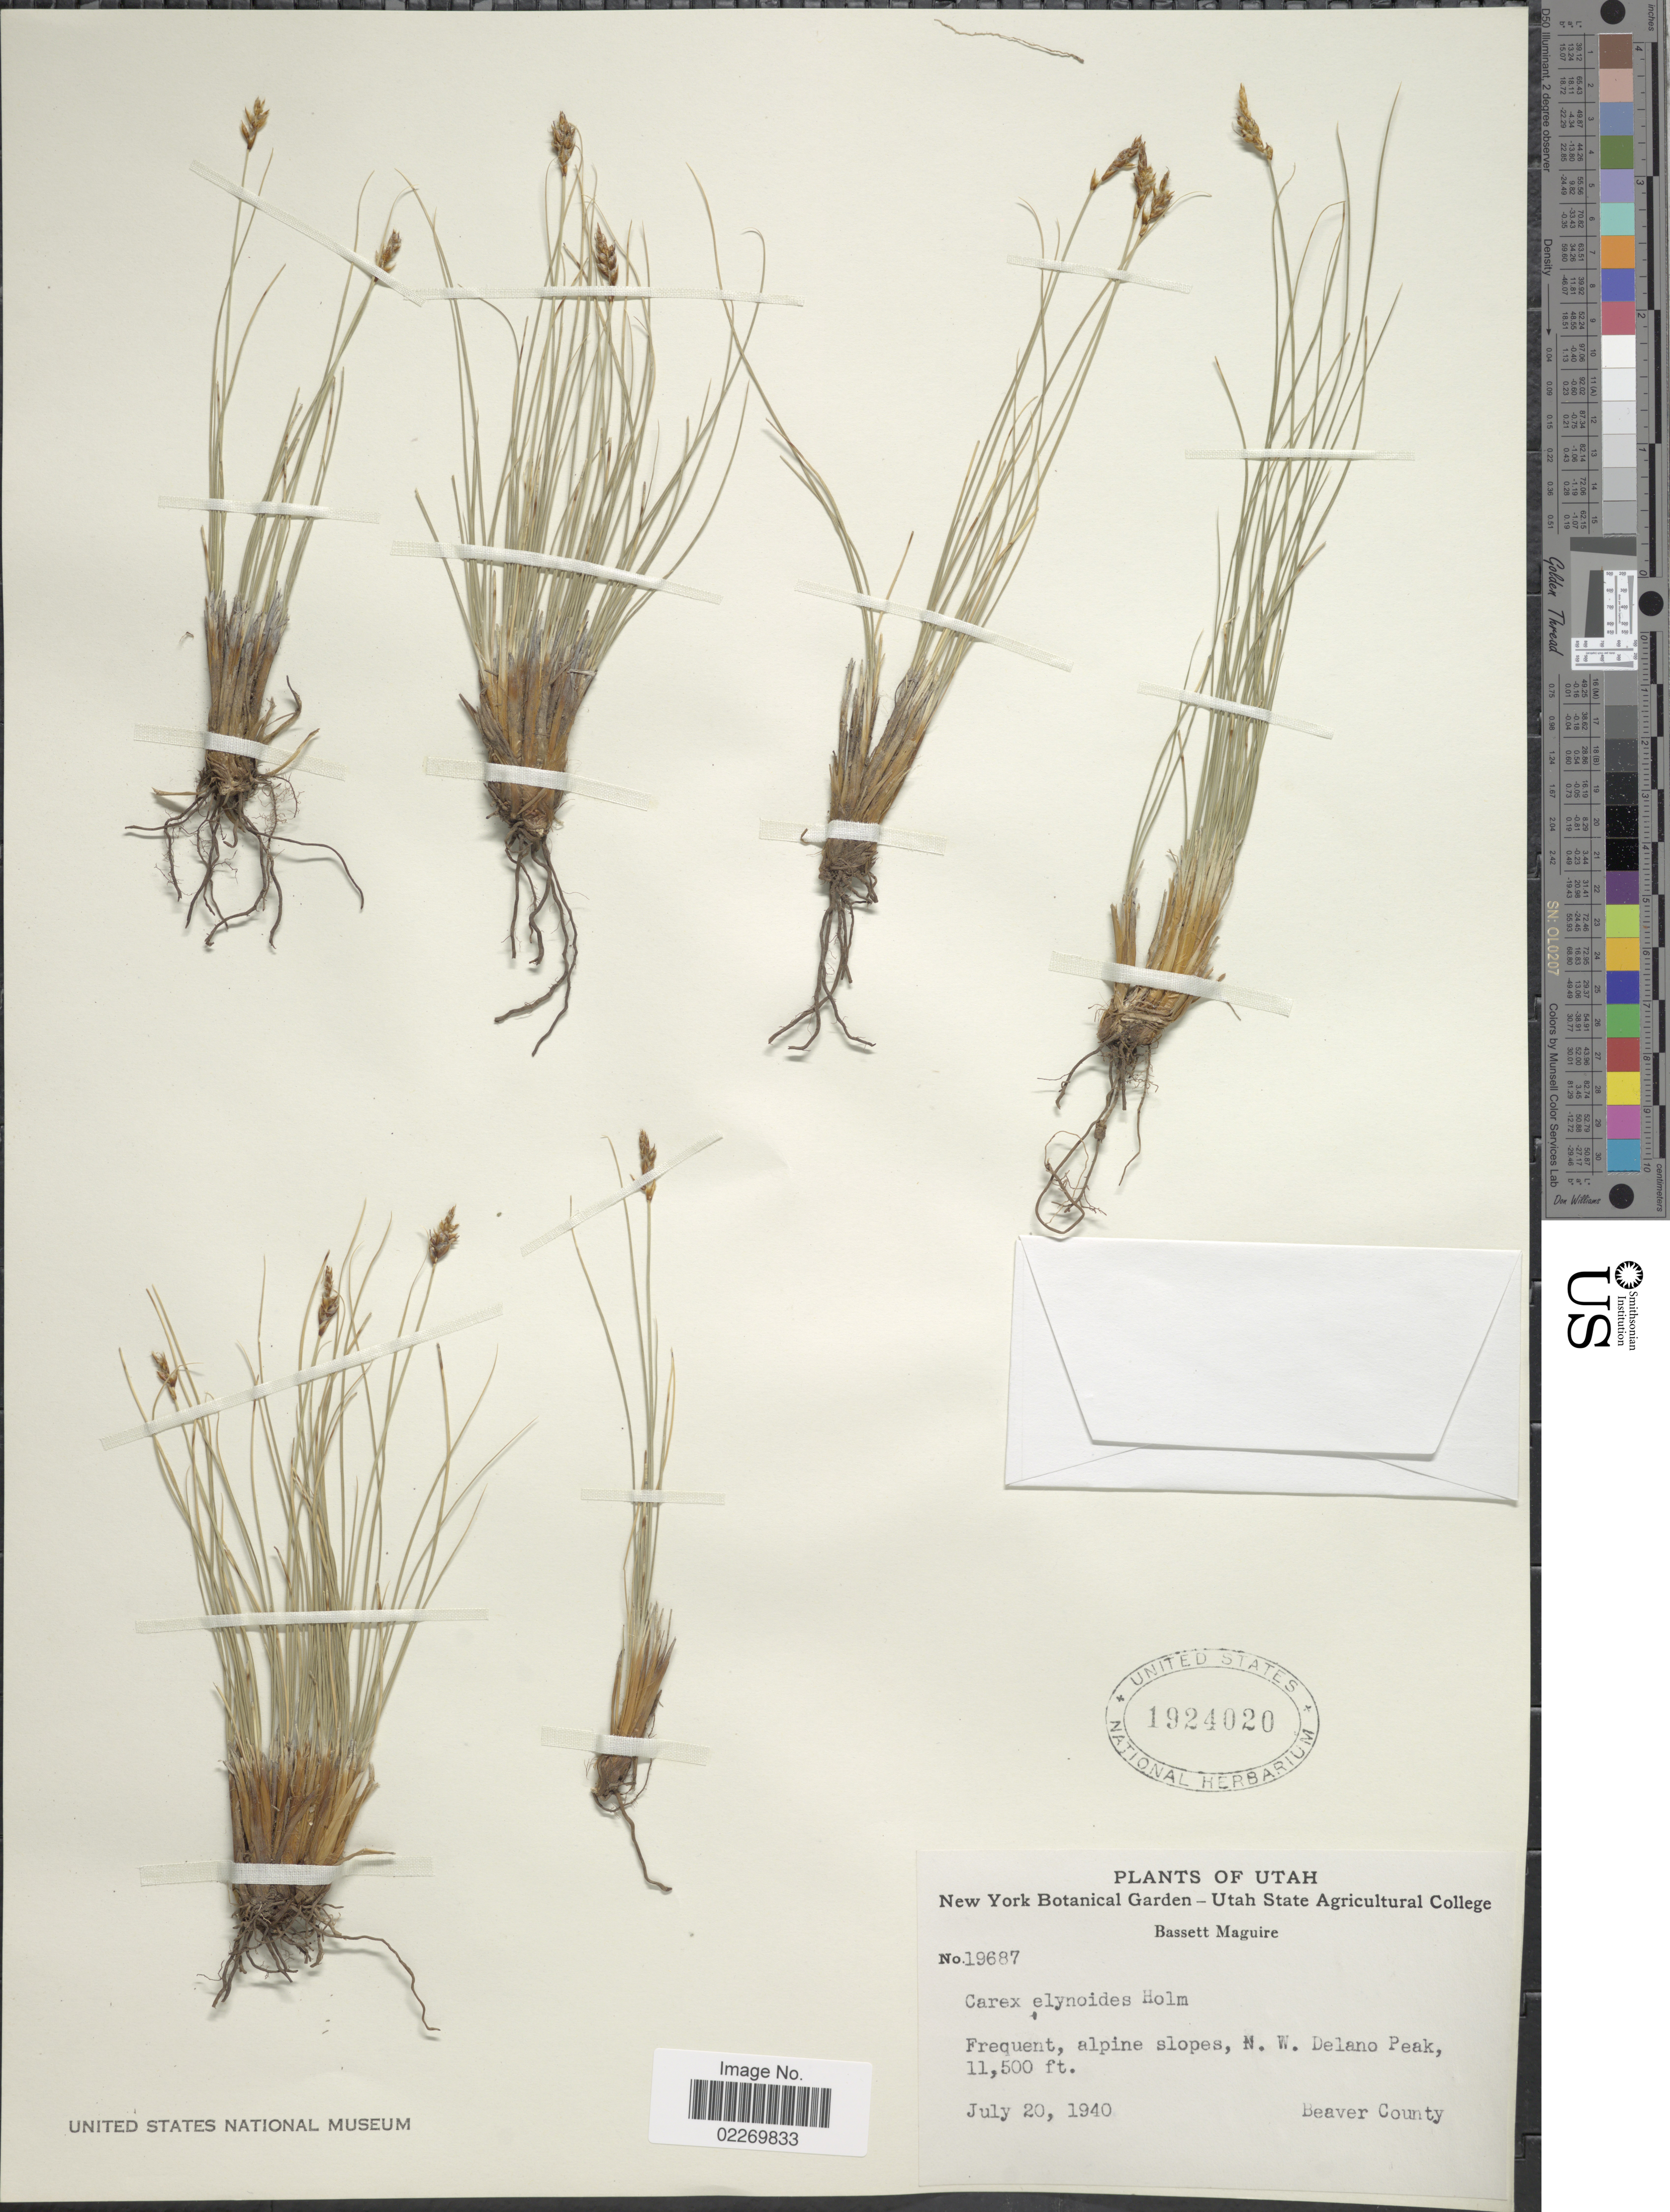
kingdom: Plantae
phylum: Tracheophyta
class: Liliopsida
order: Poales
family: Cyperaceae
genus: Carex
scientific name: Carex elynoides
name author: Holm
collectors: B. Maguire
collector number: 19687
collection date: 1940-07-20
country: United States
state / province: Utah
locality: Frequent, alpine slopes, N.W. Delano Peak, Beaver County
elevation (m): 3505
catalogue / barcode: US 1924020